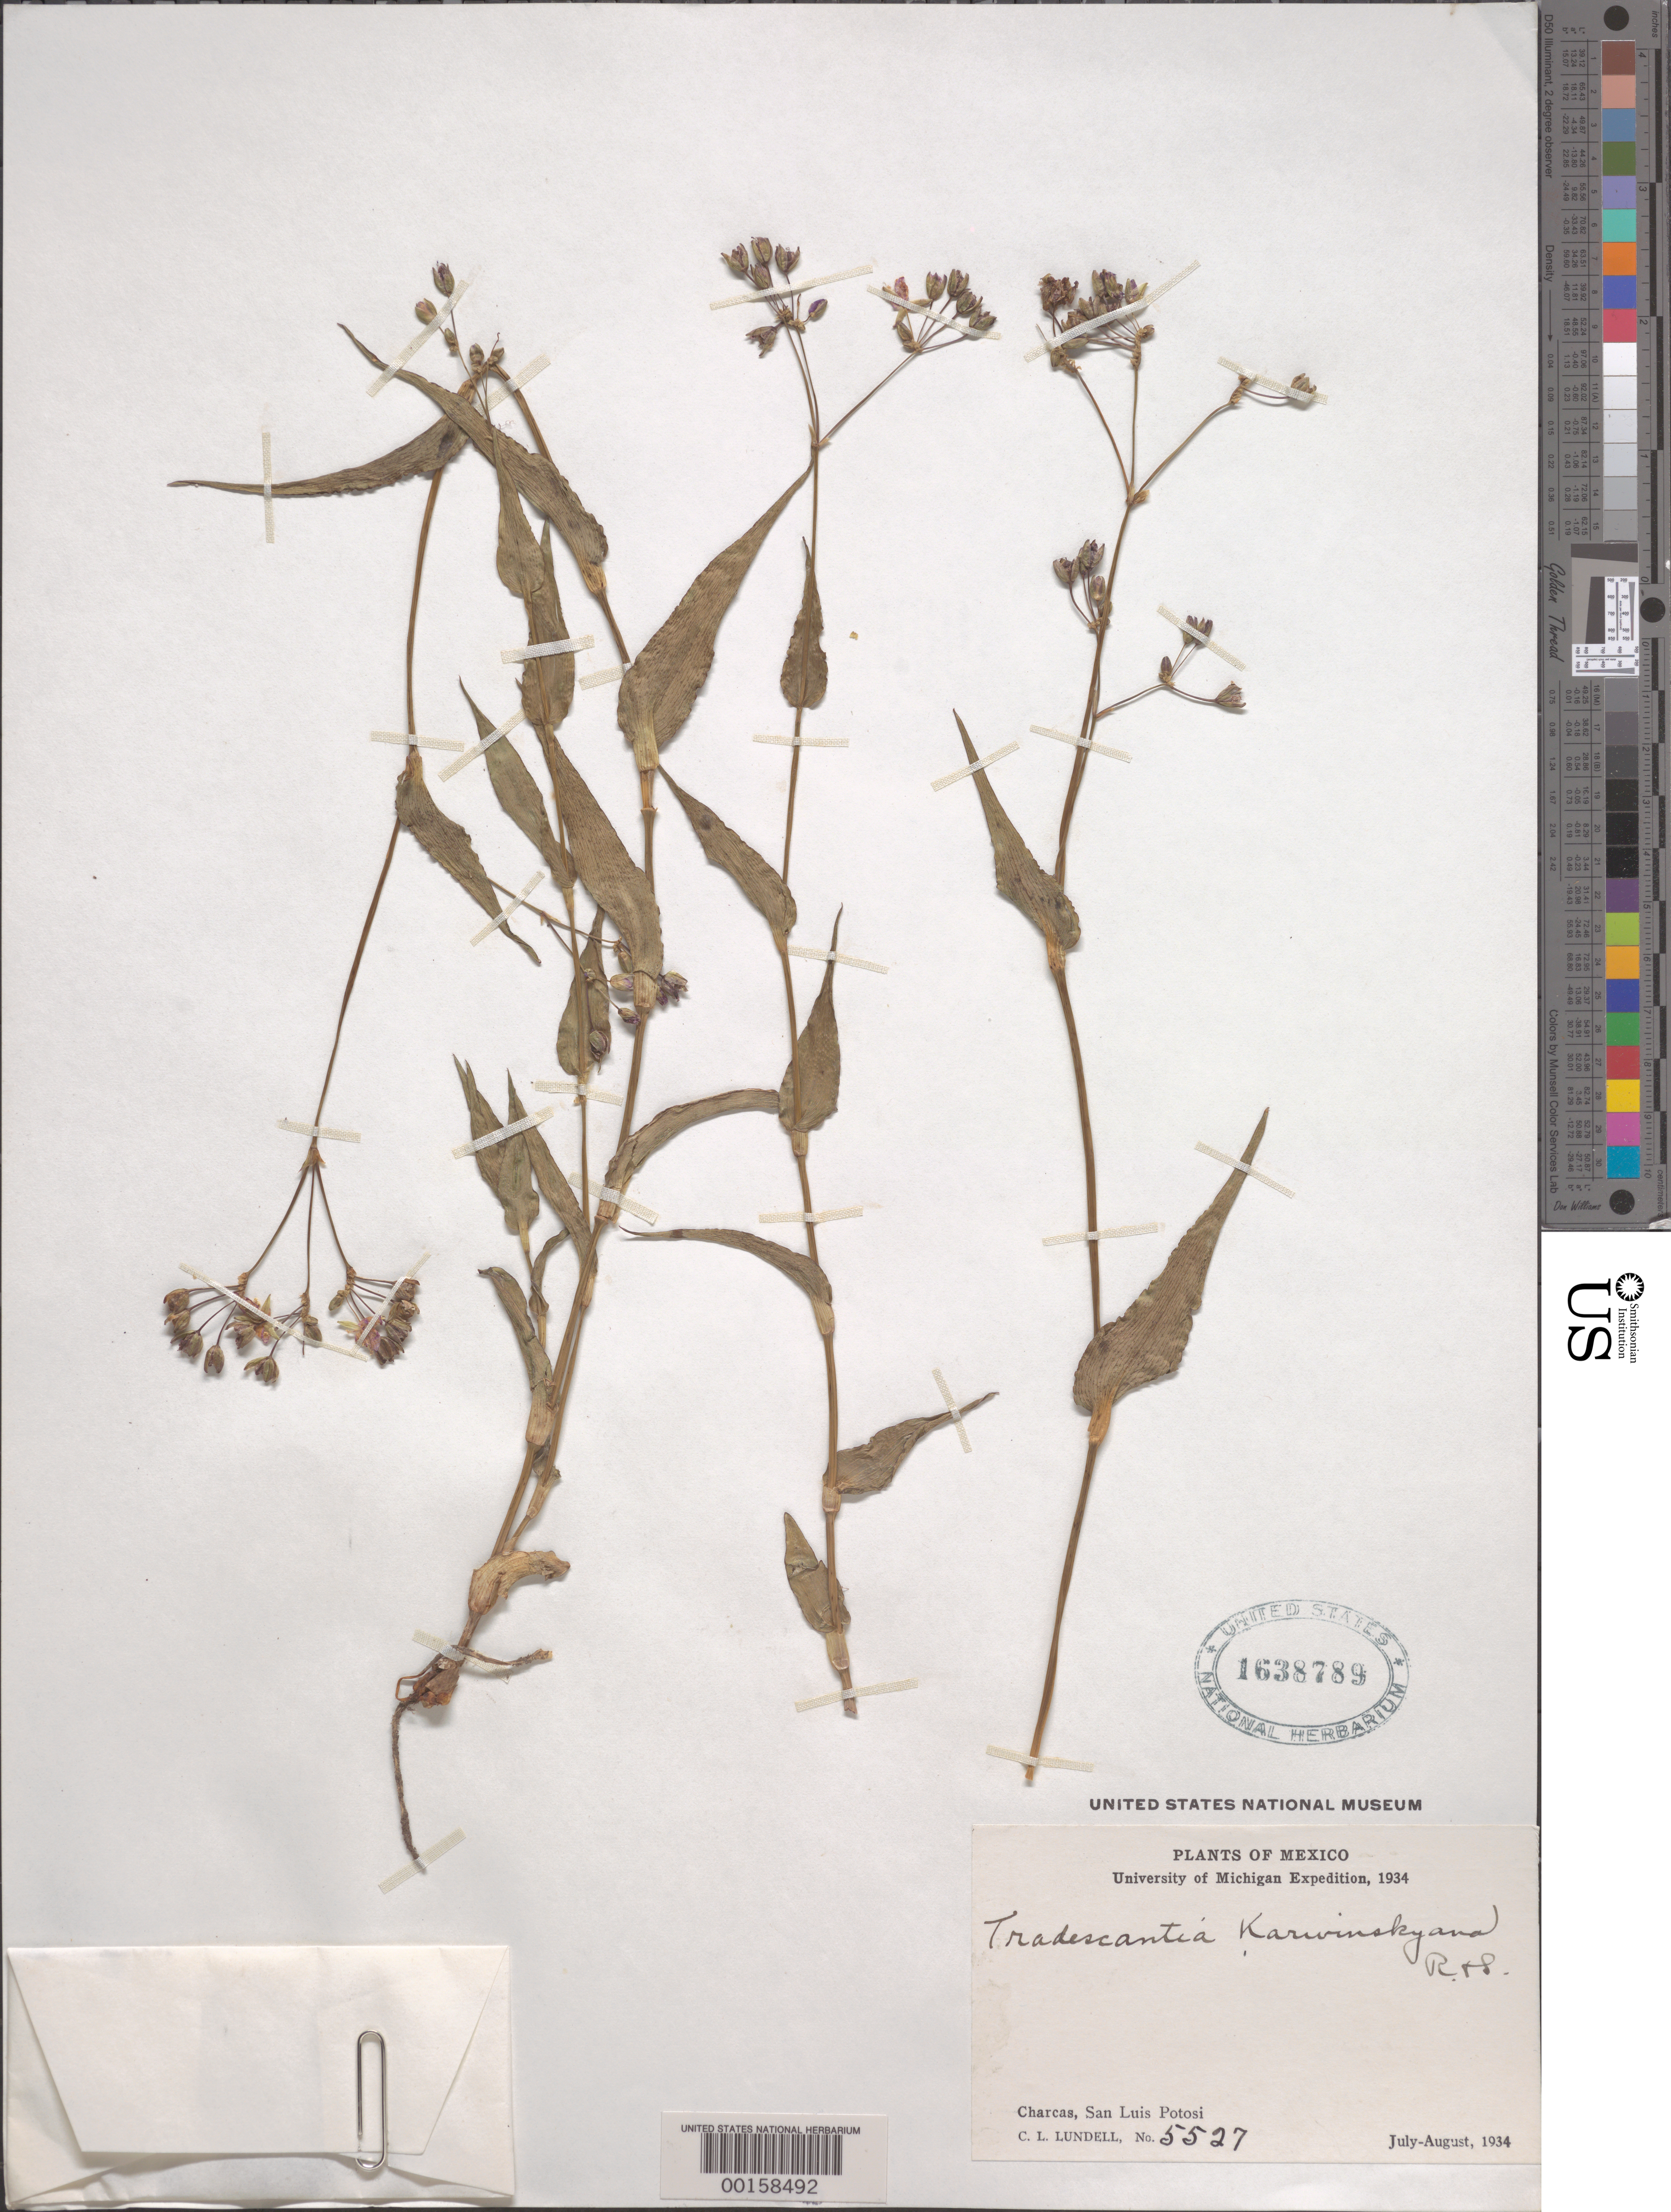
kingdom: Plantae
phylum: Tracheophyta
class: Liliopsida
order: Commelinales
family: Commelinaceae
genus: Gibasis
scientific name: Gibasis karwinskyana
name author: (Schult. & Schult. f.) Rohweder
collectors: C. L. Lundell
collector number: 5527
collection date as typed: Jul 1934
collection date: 1934-07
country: Mexico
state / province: San Luis Potosí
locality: Charcas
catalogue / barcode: US 1638789